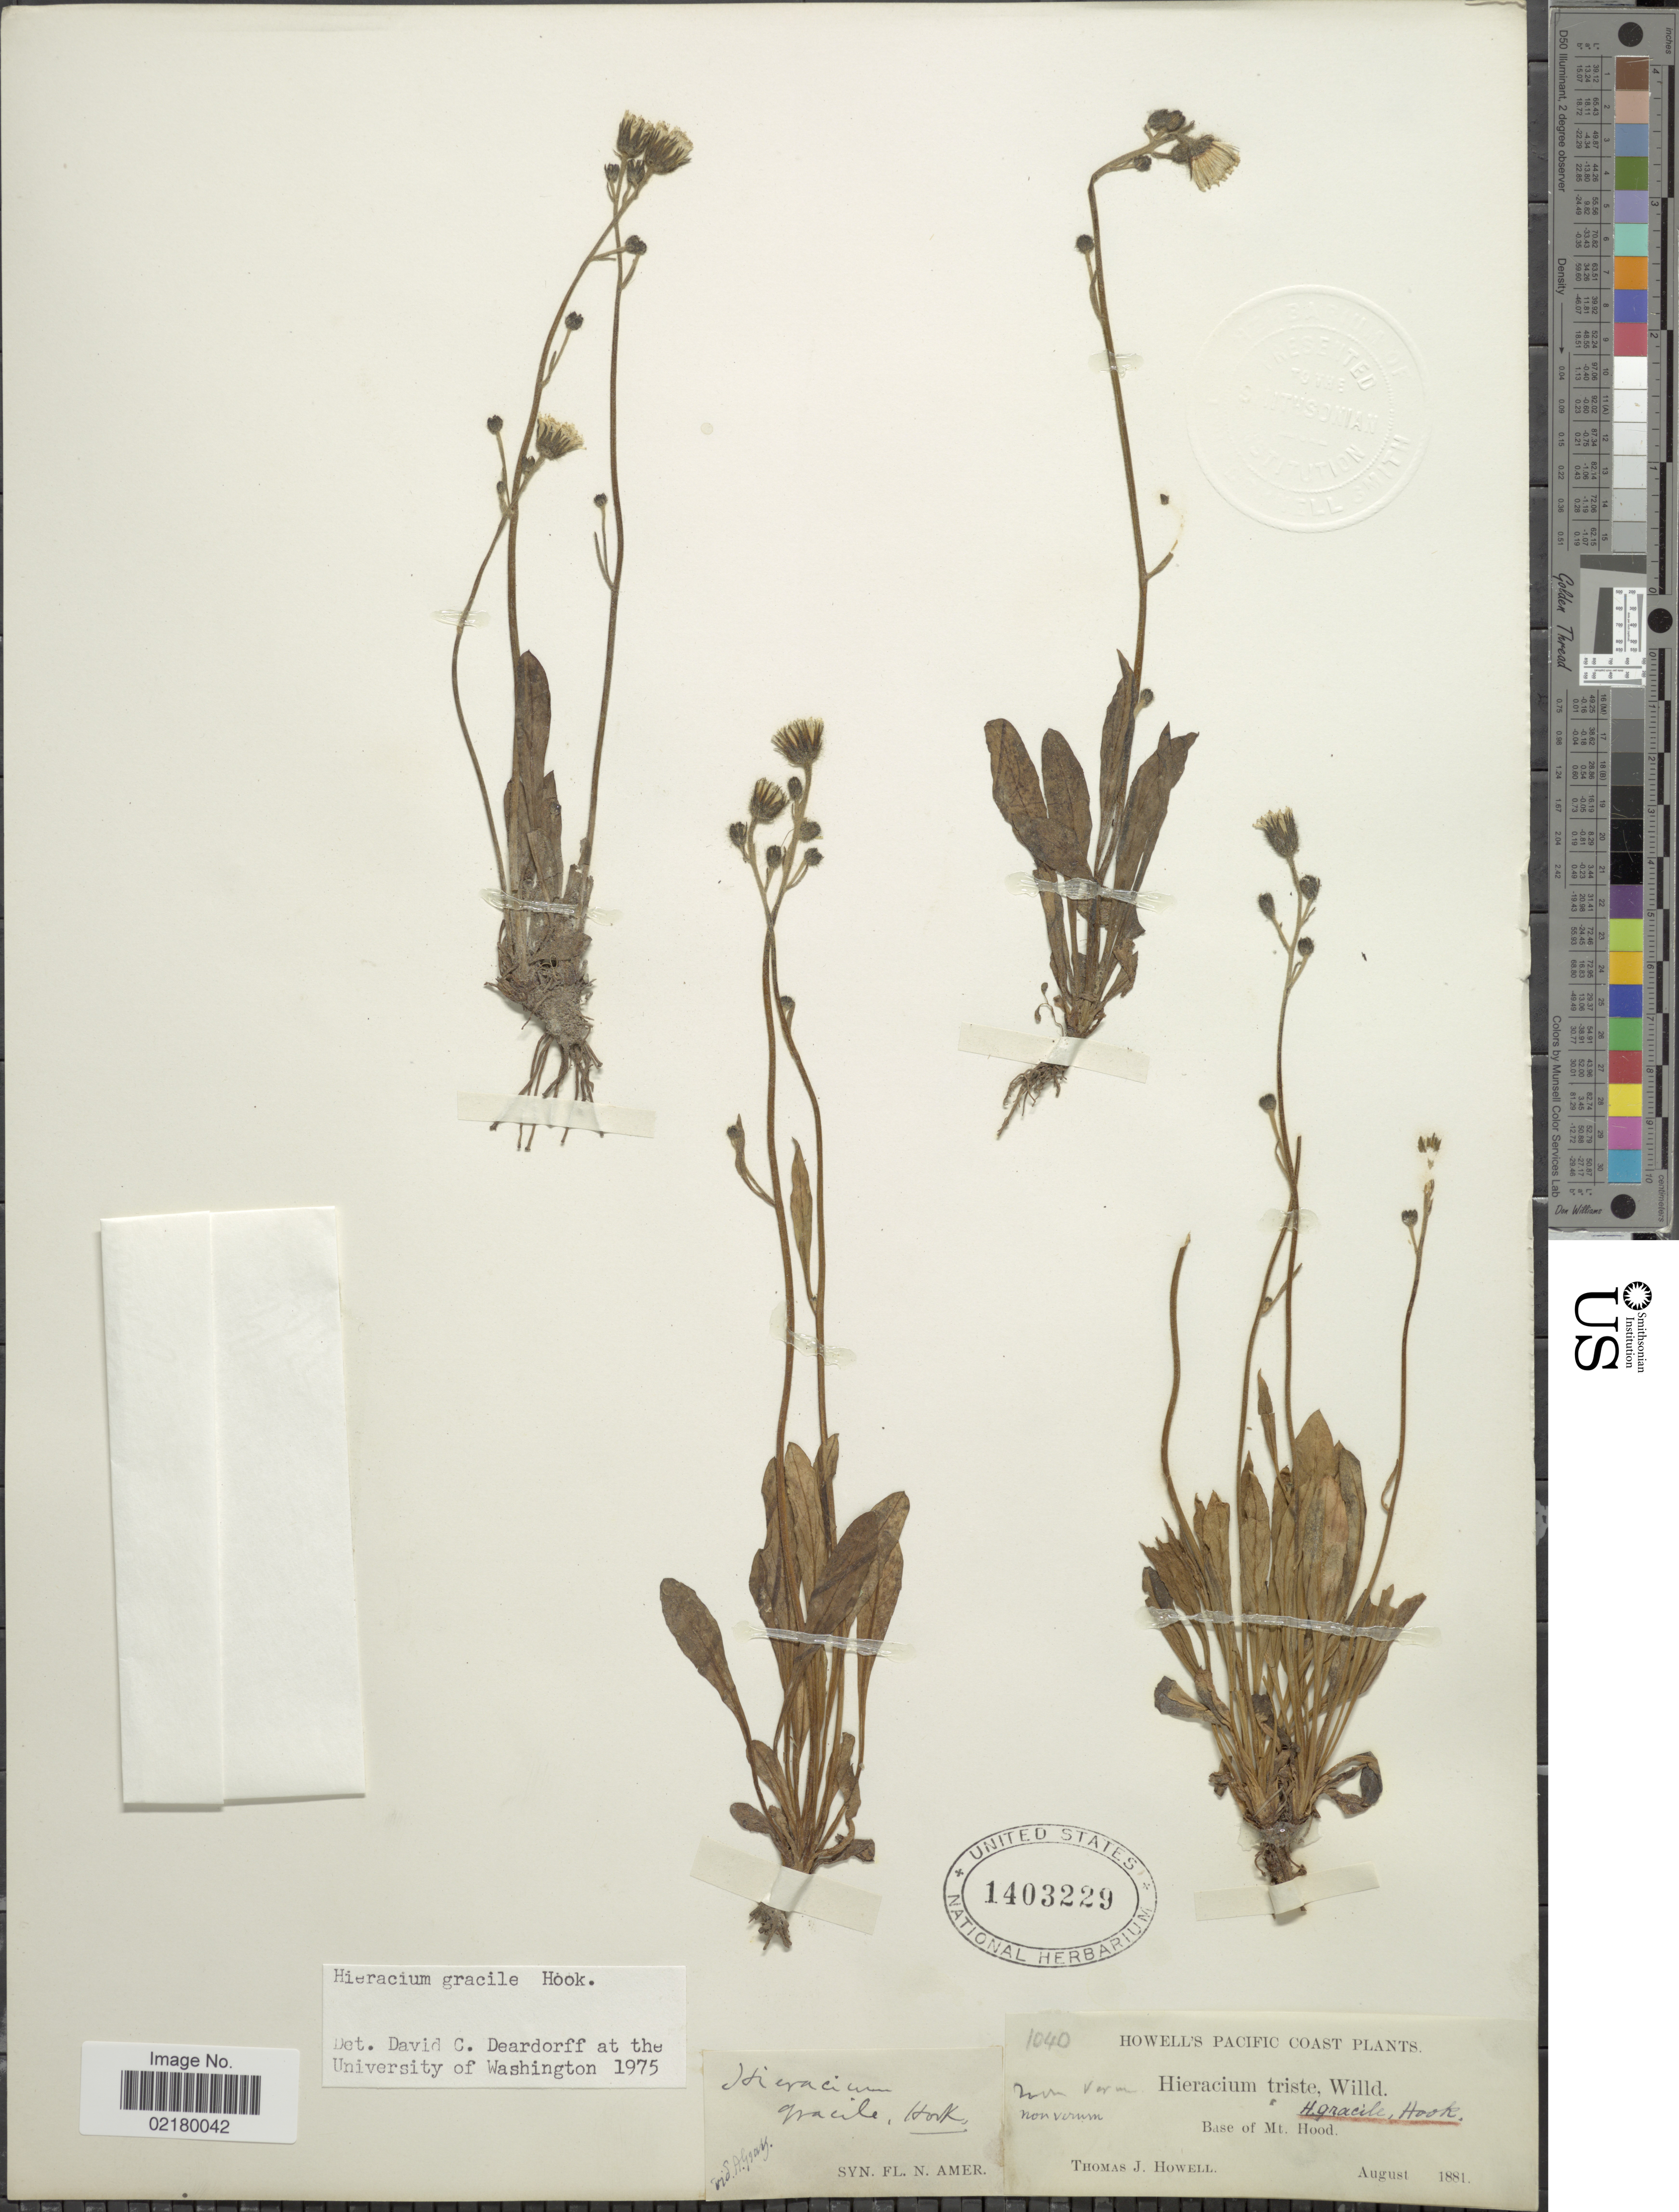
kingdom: Plantae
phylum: Tracheophyta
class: Magnoliopsida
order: Asterales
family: Asteraceae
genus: Hieracium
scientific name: Hieracium triste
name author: Willd. ex Spreng.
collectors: T. J. Howell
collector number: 1040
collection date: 1881-08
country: United States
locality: Pacific Coast, Base of Mt. Hood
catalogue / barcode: US 1403229